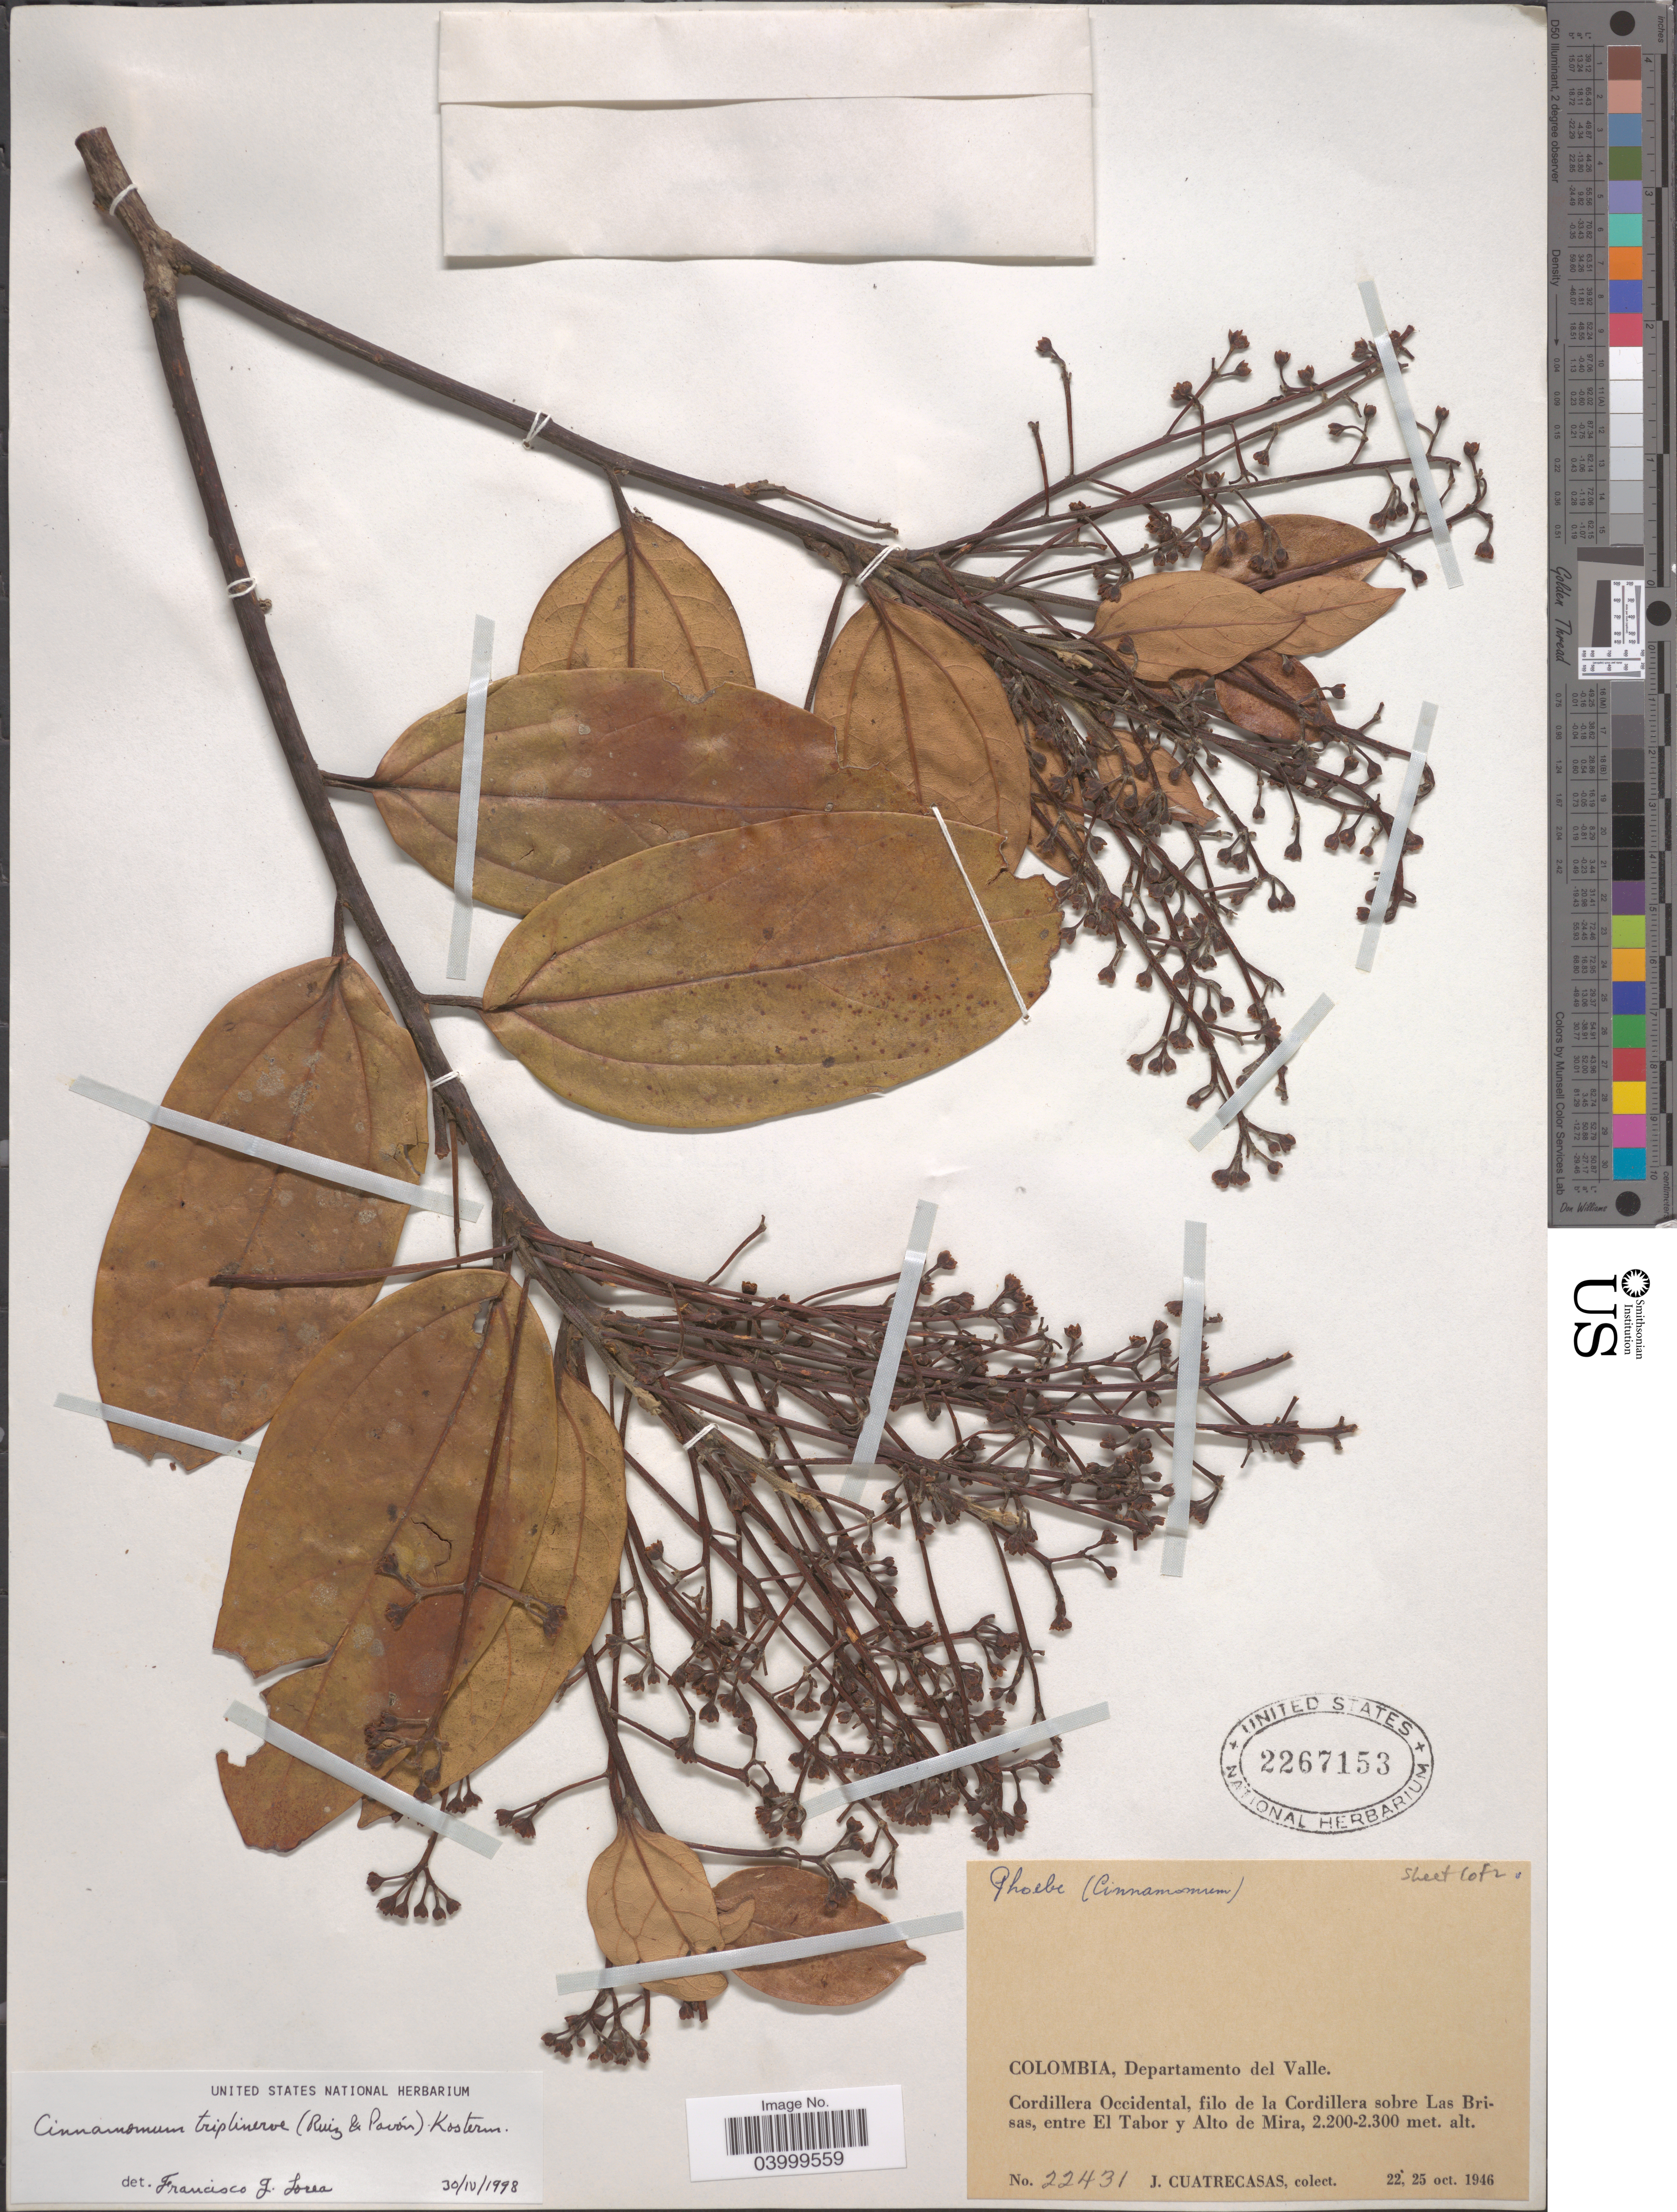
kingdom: Plantae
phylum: Tracheophyta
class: Magnoliopsida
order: Laurales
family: Lauraceae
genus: Cinnamomum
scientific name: Cinnamomum triplinerve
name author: (Ruiz & Pav.) Kosterm.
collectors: J. Cuatrecasas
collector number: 22431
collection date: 1946-10-22/1946-10-25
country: Colombia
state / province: Valle del Cauca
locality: Departamento del Valle. Cordillera Occidental, filo de la Cordillera sobre Las Brisas, entre El Tabor y Alto de Mira.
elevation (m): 2200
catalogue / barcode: US 2267153